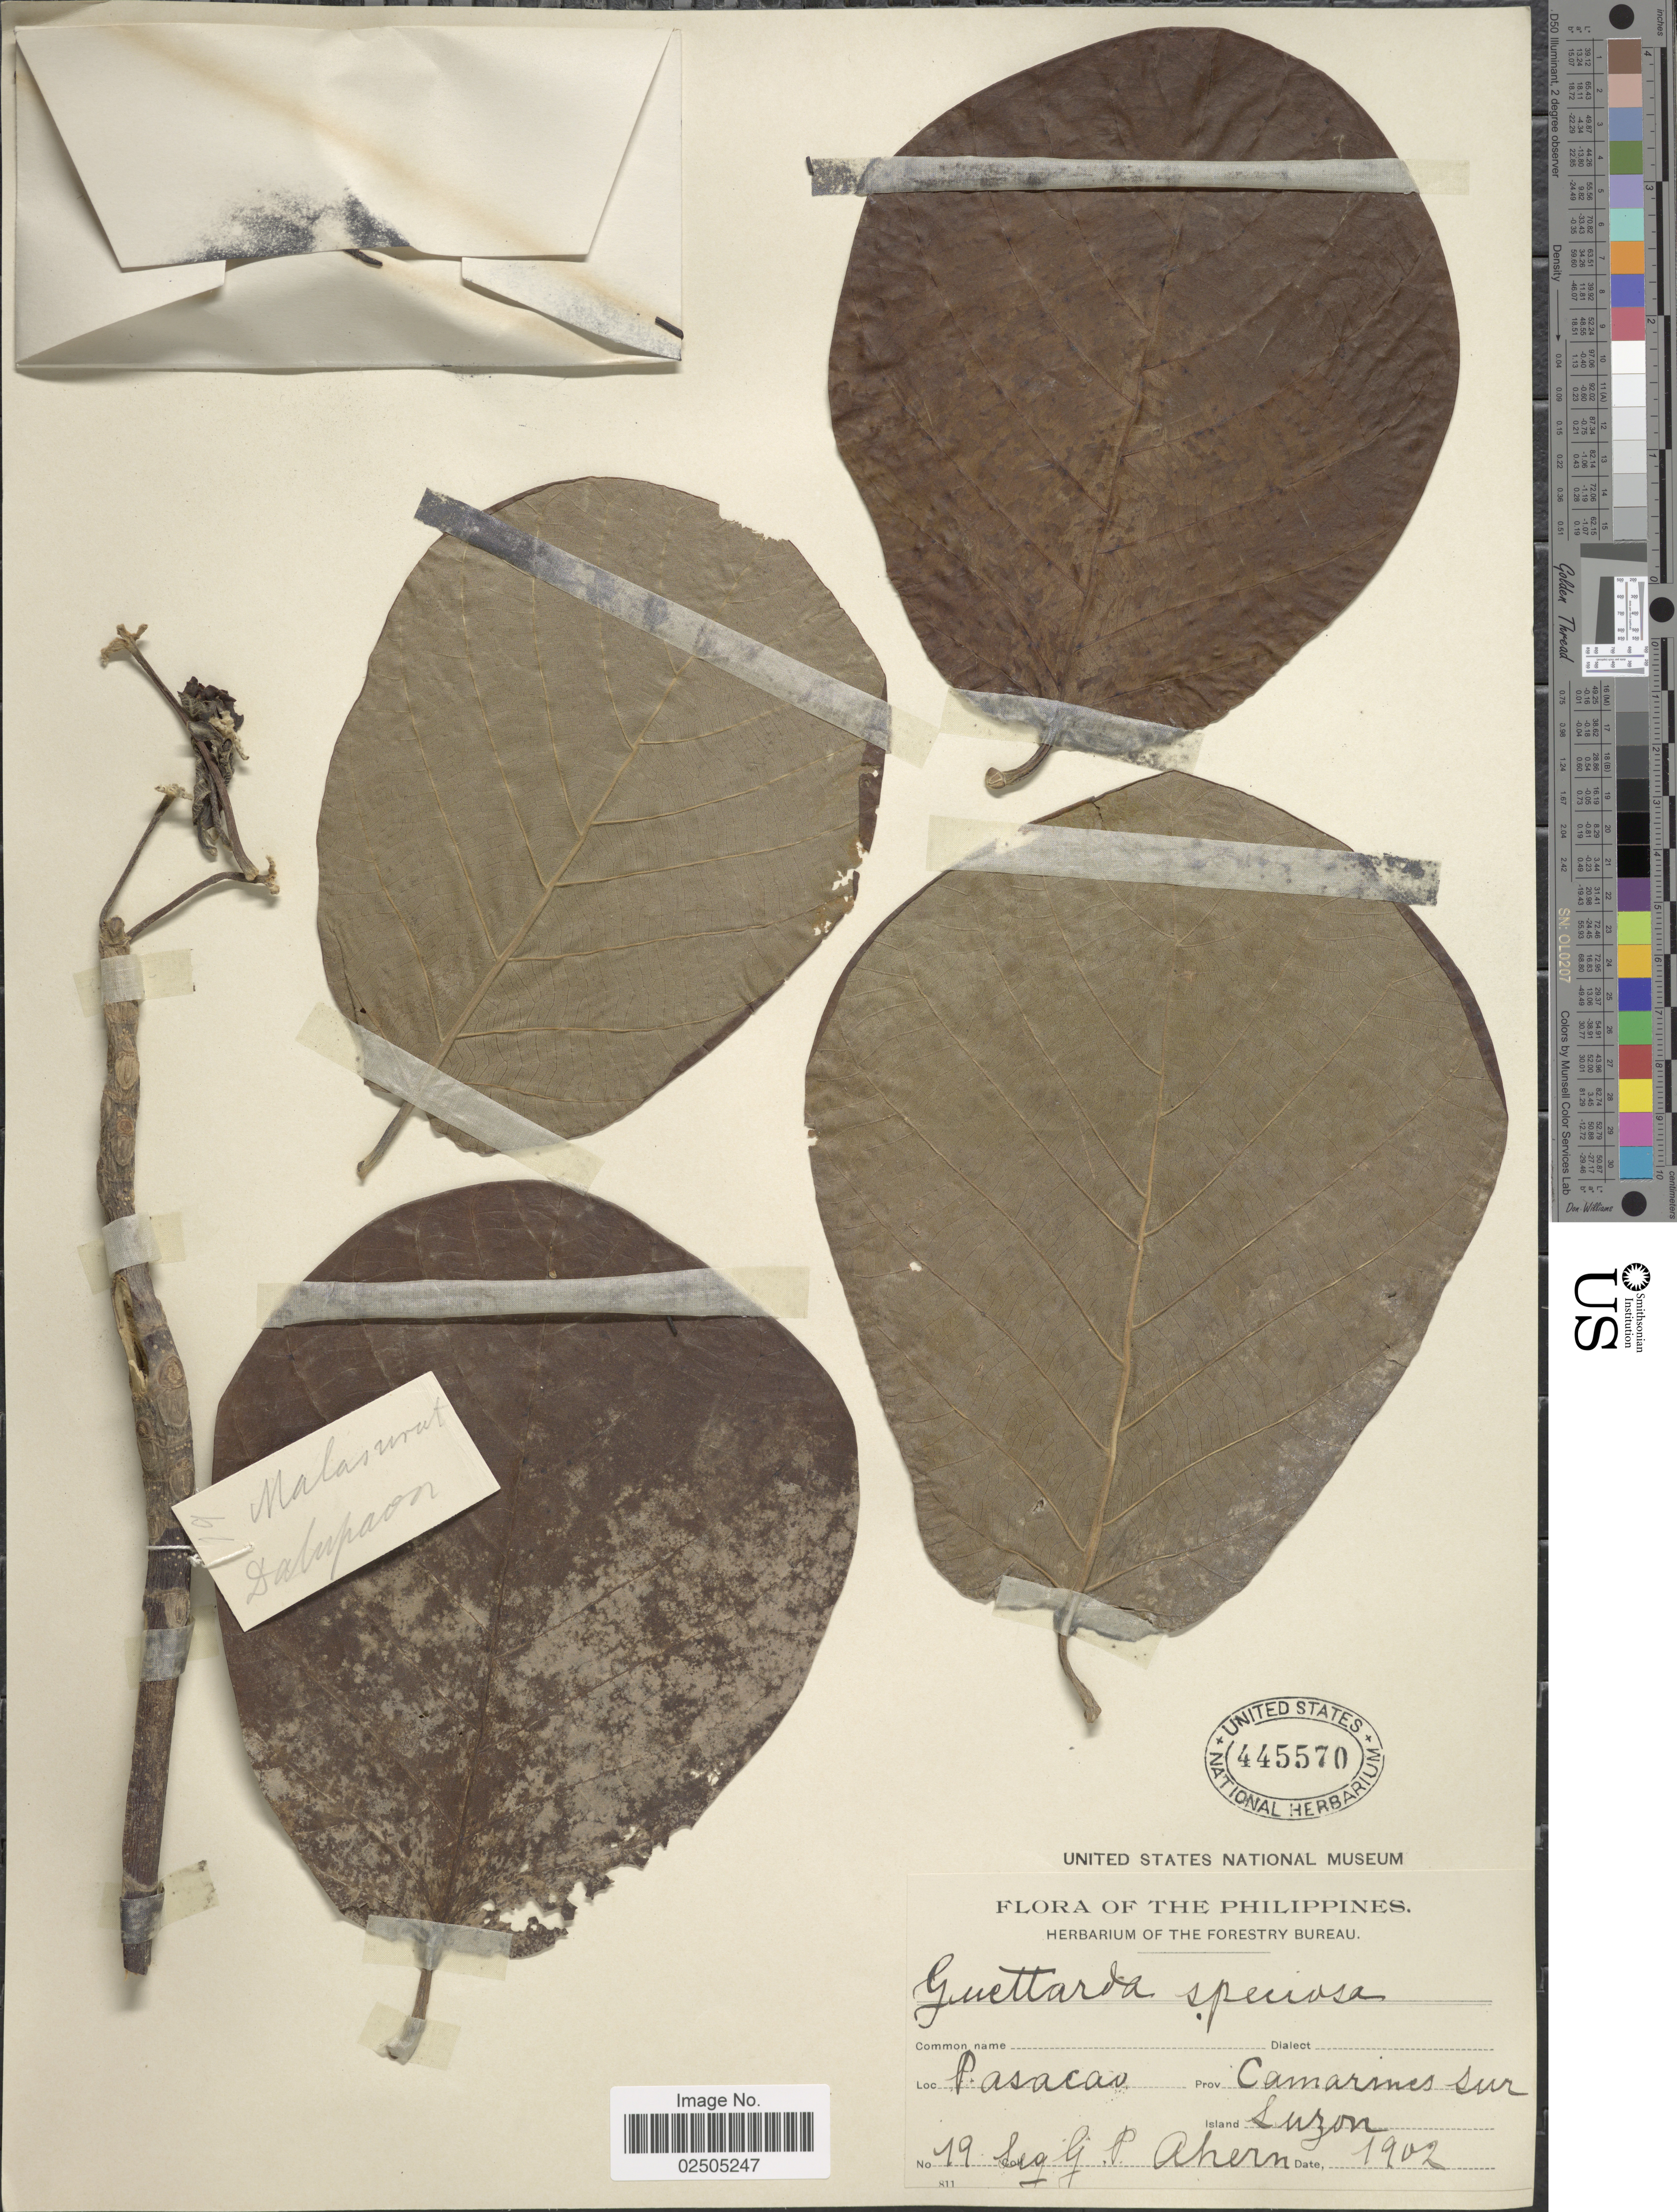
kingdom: Plantae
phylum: Tracheophyta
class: Magnoliopsida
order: Gentianales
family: Rubiaceae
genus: Guettarda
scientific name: Guettarda speciosa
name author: L.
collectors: G. Ahern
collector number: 19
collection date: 1902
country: Philippines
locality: Pasacao, Prov. Camarines Sur, Island Luzon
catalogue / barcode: US 445570